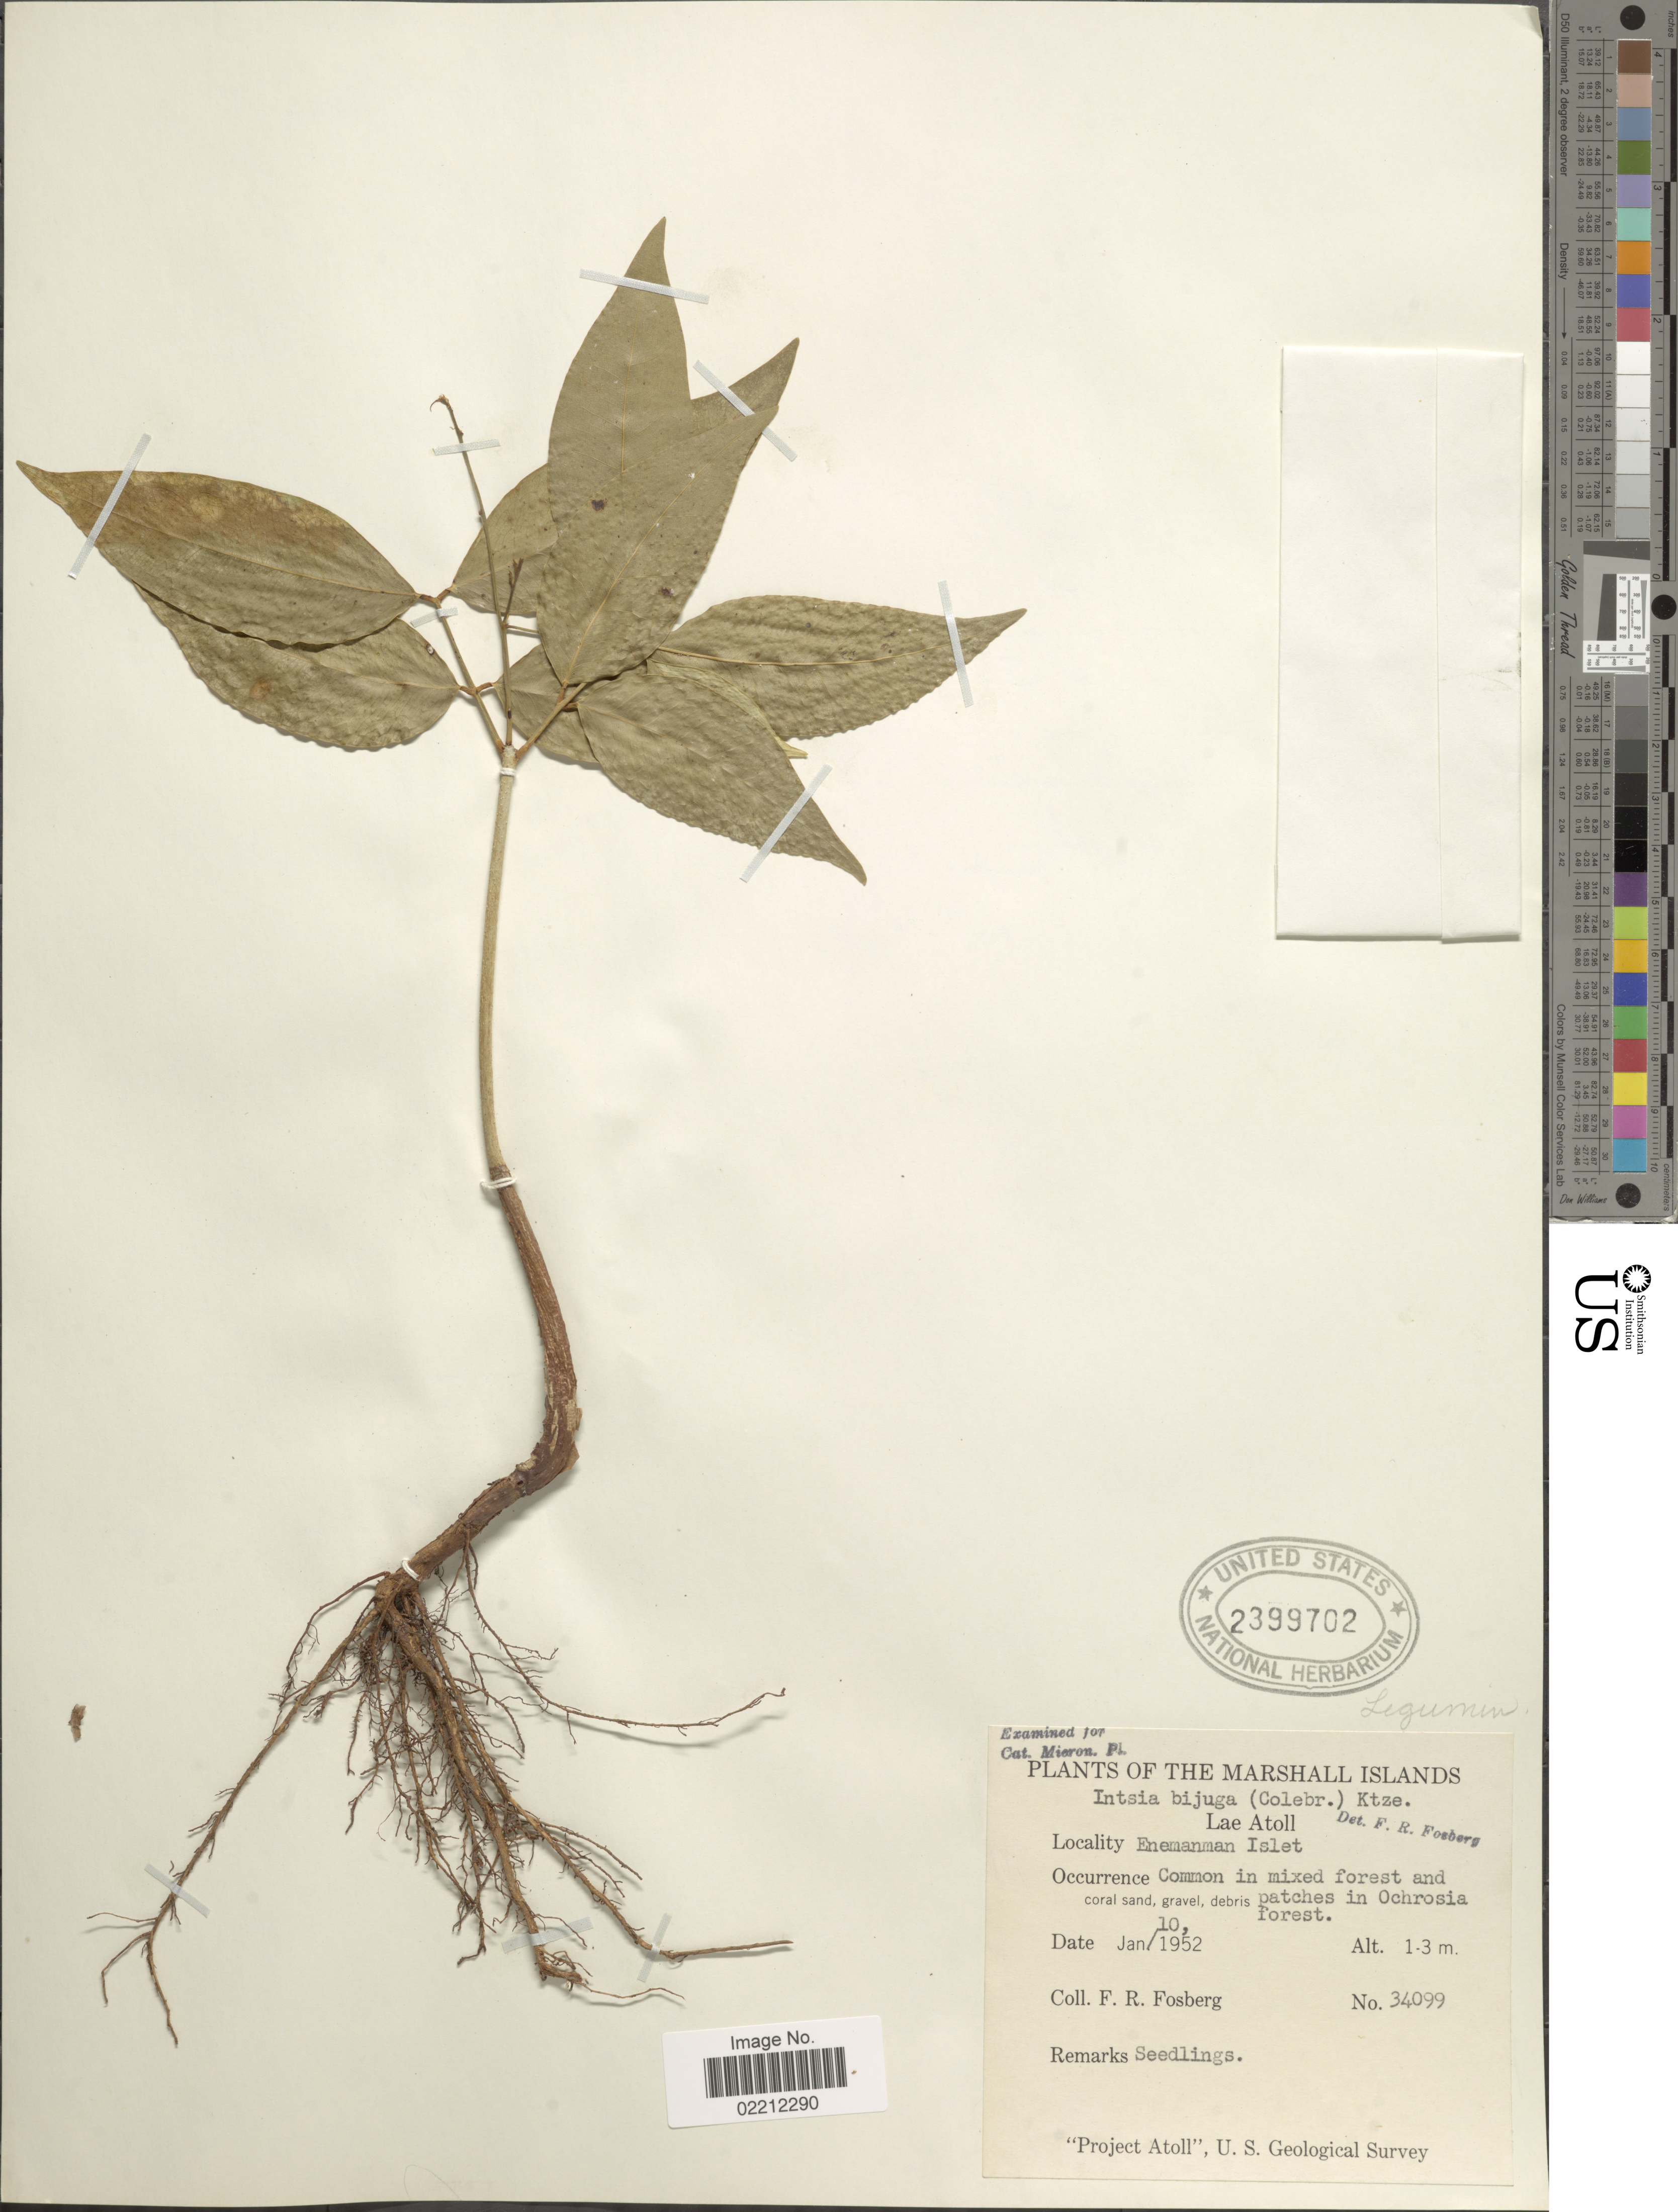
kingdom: Plantae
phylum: Tracheophyta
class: Magnoliopsida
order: Fabales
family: Fabaceae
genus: Intsia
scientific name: Intsia bijuga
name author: (Colebr.) Kuntze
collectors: F. R. Fosberg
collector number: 34099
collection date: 1952-01-10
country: Marshall Islands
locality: Lae Atoll. Enemanman Islet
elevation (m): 1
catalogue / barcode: US 2399702